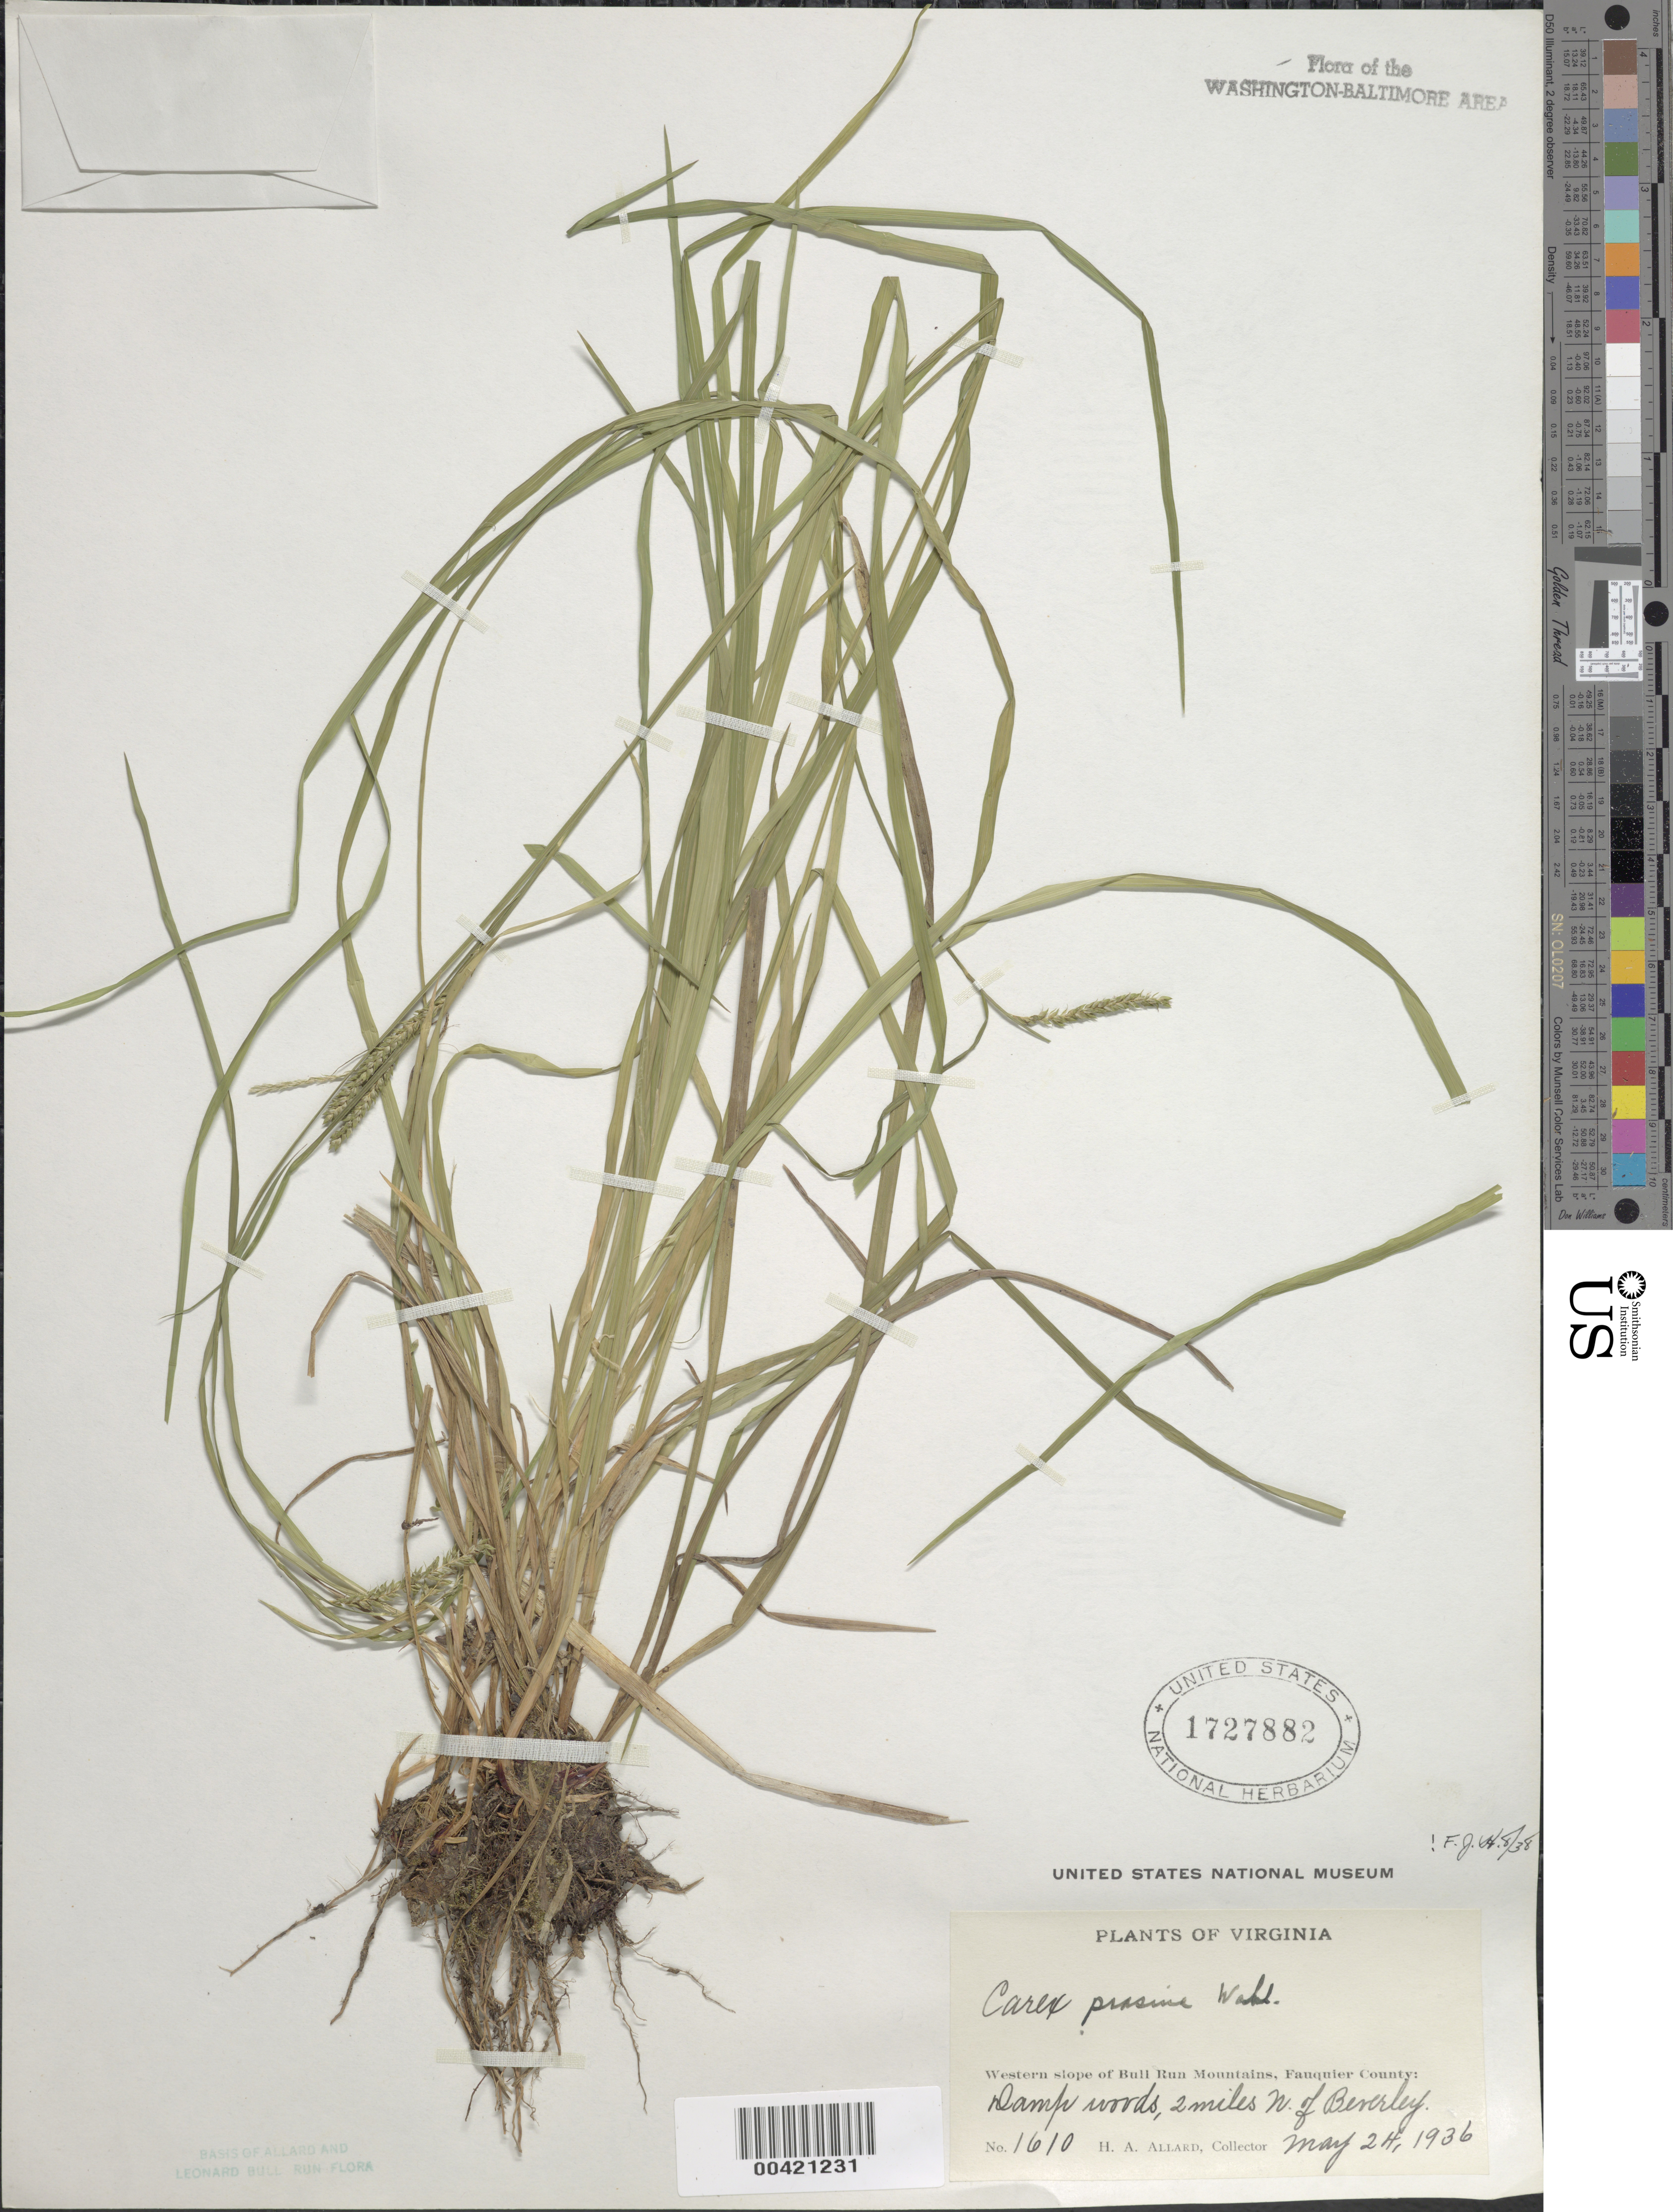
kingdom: Plantae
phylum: Tracheophyta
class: Liliopsida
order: Poales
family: Cyperaceae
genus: Carex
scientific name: Carex prasina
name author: Wahlenb.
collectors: H. A. Allard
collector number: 1610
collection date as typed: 24 May 1936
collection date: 1936-05-24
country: United States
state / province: Virginia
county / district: Fauquier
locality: North of Beverley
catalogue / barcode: US 1727882